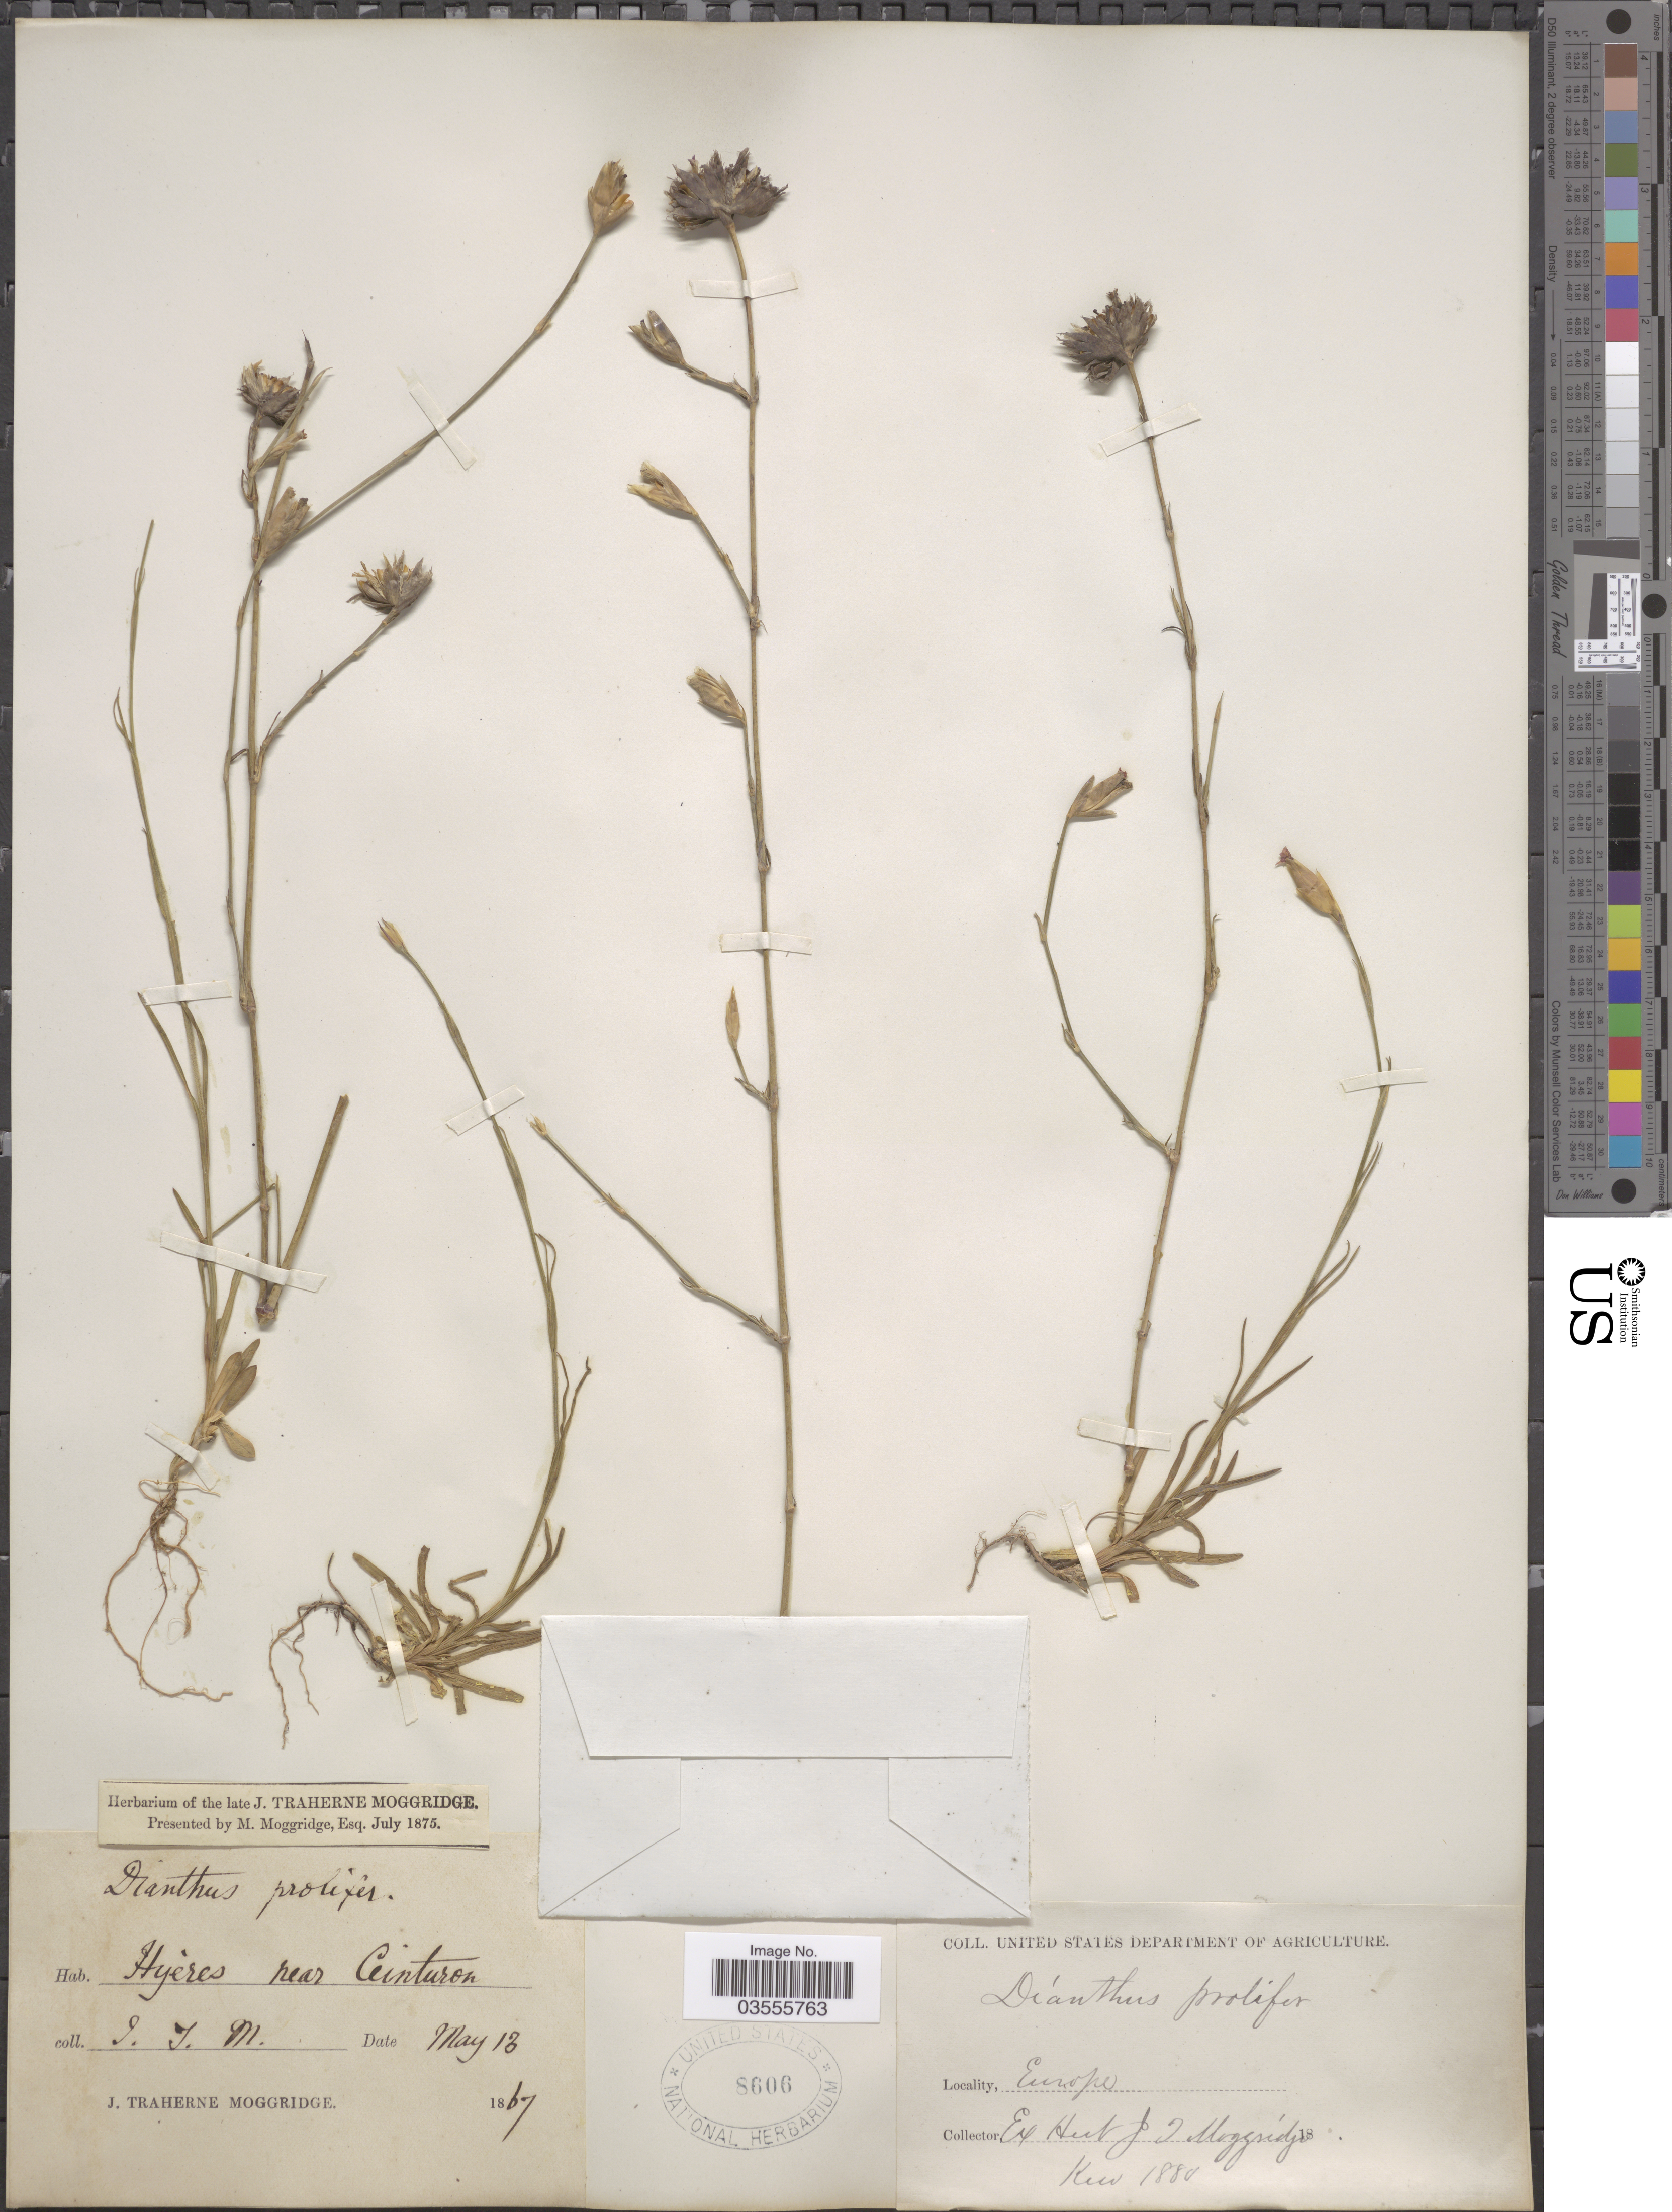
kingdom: Plantae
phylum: Tracheophyta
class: Magnoliopsida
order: Caryophyllales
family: Caryophyllaceae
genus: Petrorhagia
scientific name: Petrorhagia prolifera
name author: (L.) P.W. Ball & Heywood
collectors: J. T. Moggridge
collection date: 1867-05-13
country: France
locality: Hyeres near Ceinturon. Europe.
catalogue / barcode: US 8606